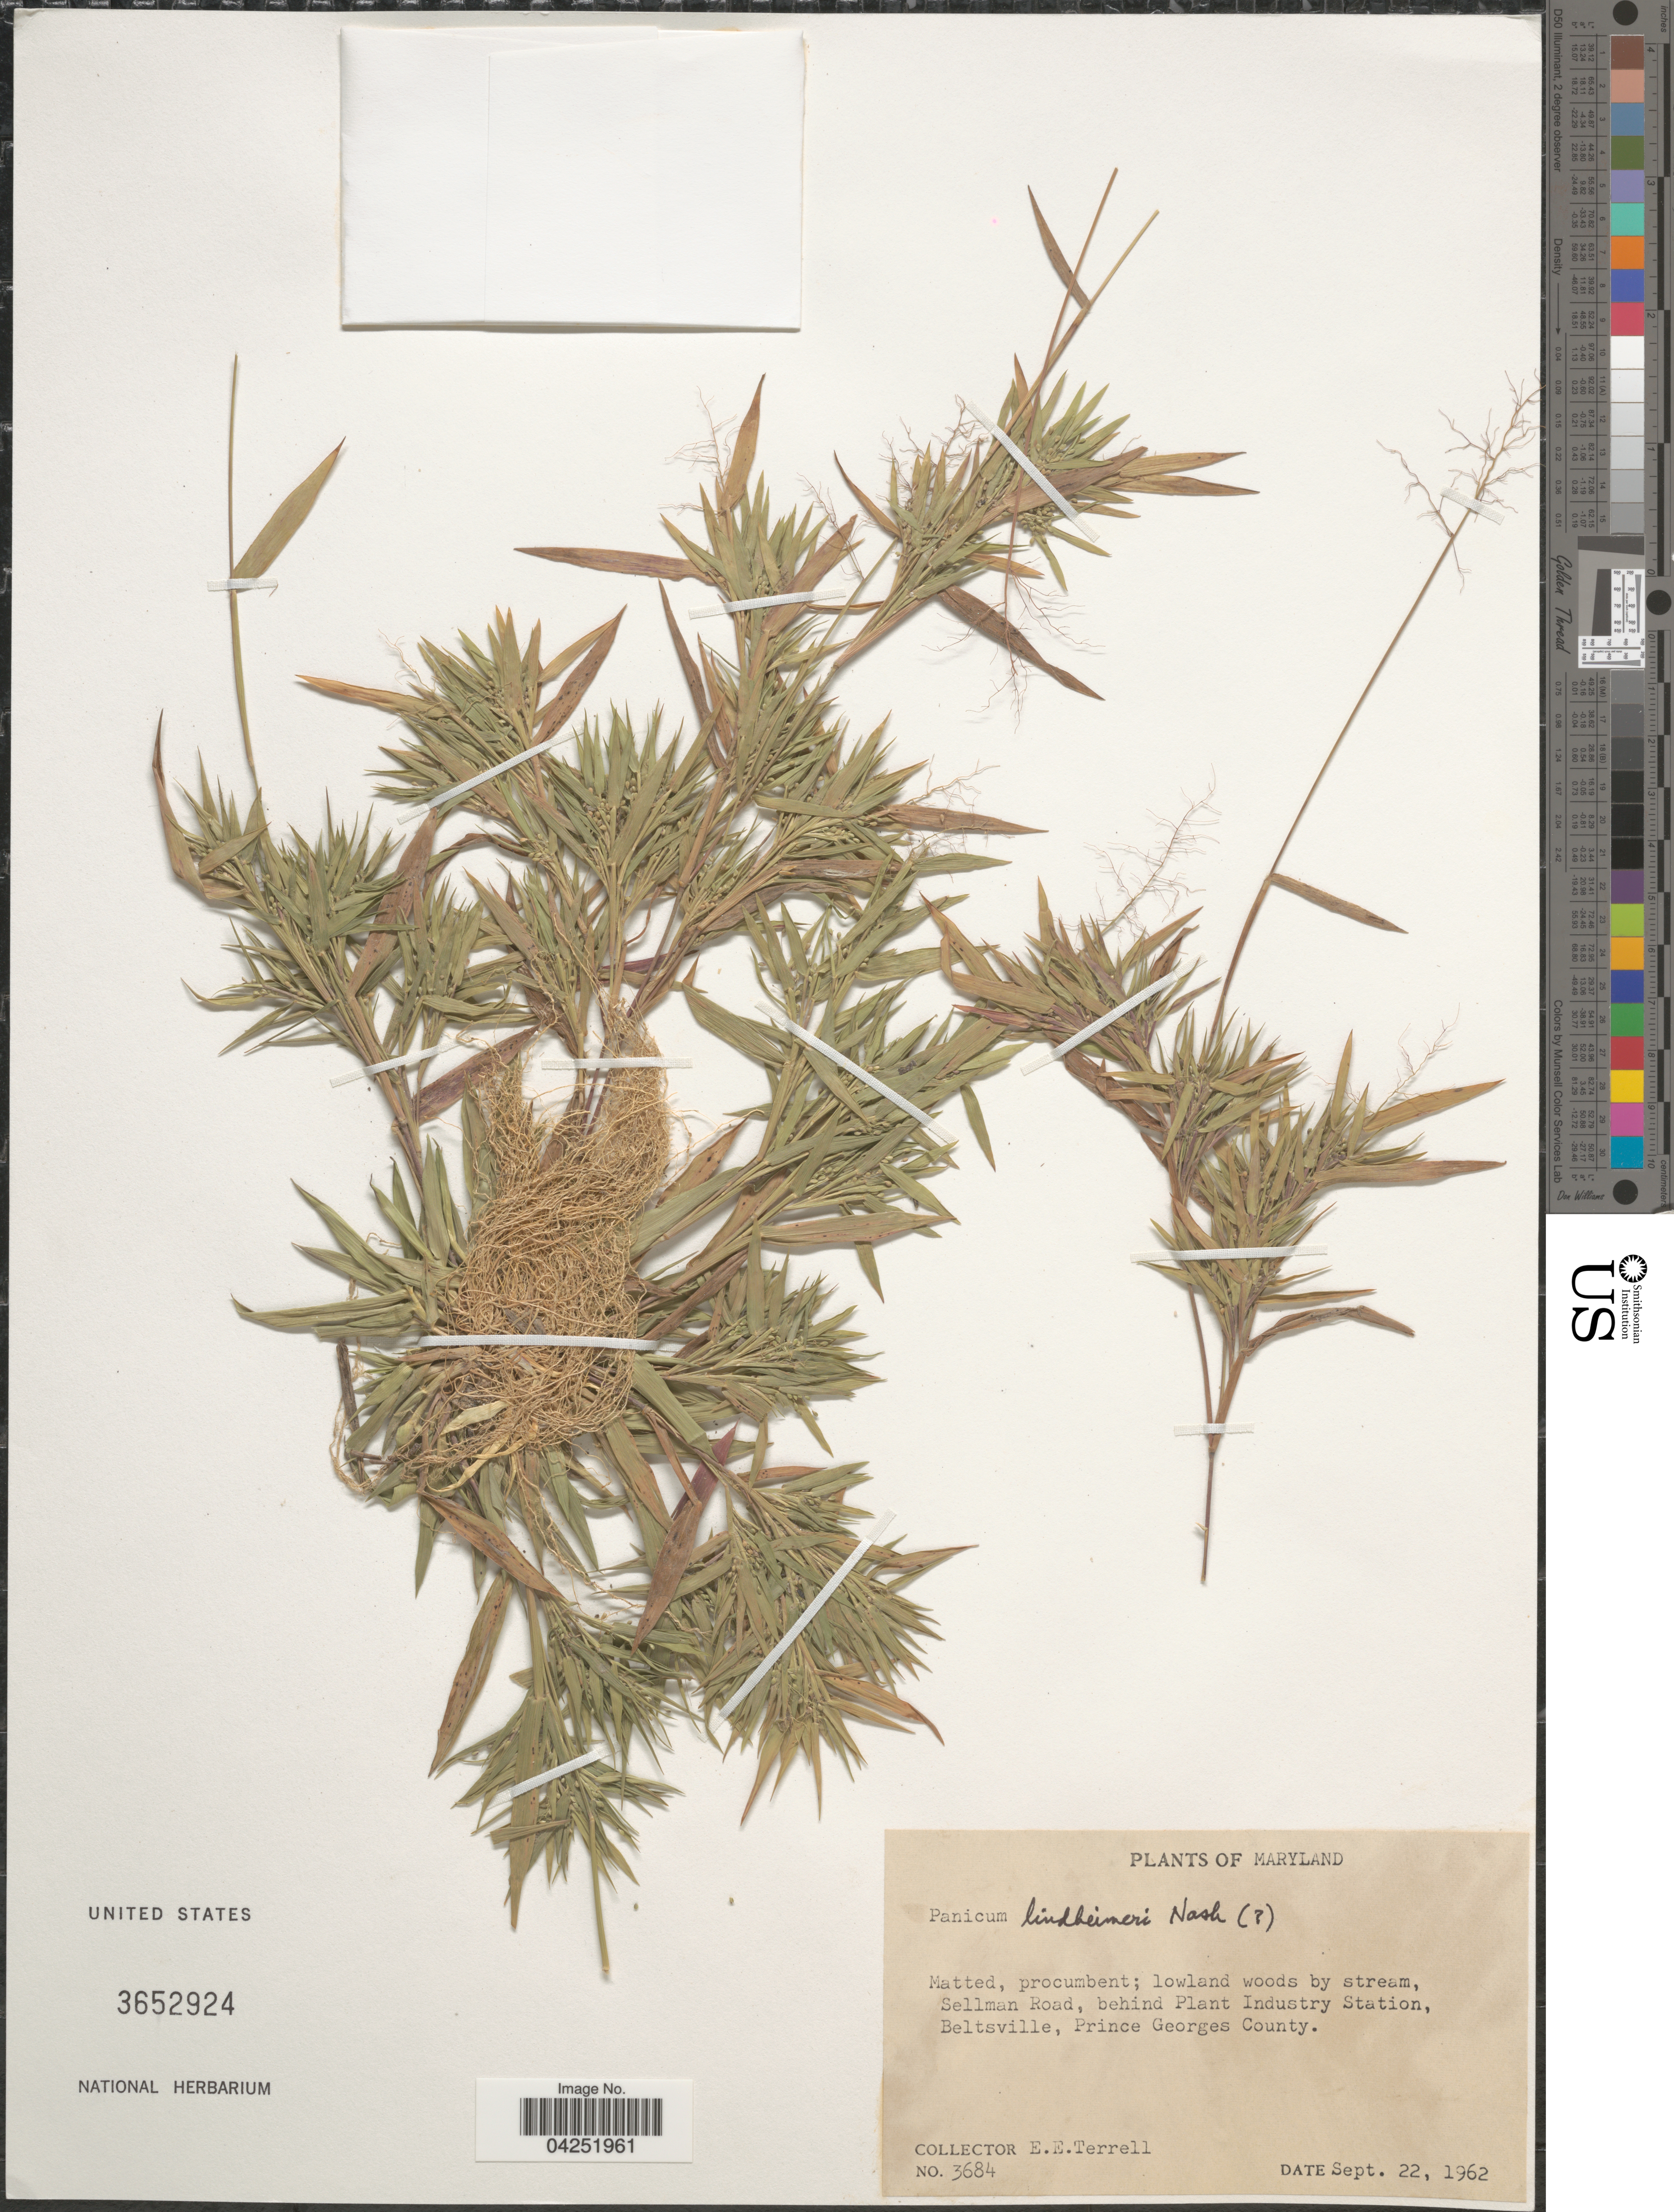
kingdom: Plantae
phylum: Tracheophyta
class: Liliopsida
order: Poales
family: Poaceae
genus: Dichanthelium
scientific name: Dichanthelium acuminatum var. lindheimeri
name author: (Nash) Gould & C.A. Clark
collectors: E. E. Terrell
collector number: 3684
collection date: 1962-09-22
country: United States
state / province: Maryland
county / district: Prince George's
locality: Lowland woods by stream, Sellman Road, behind Plant Industry Station, Beltsville, Prince Georges County.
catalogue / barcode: US 3652924